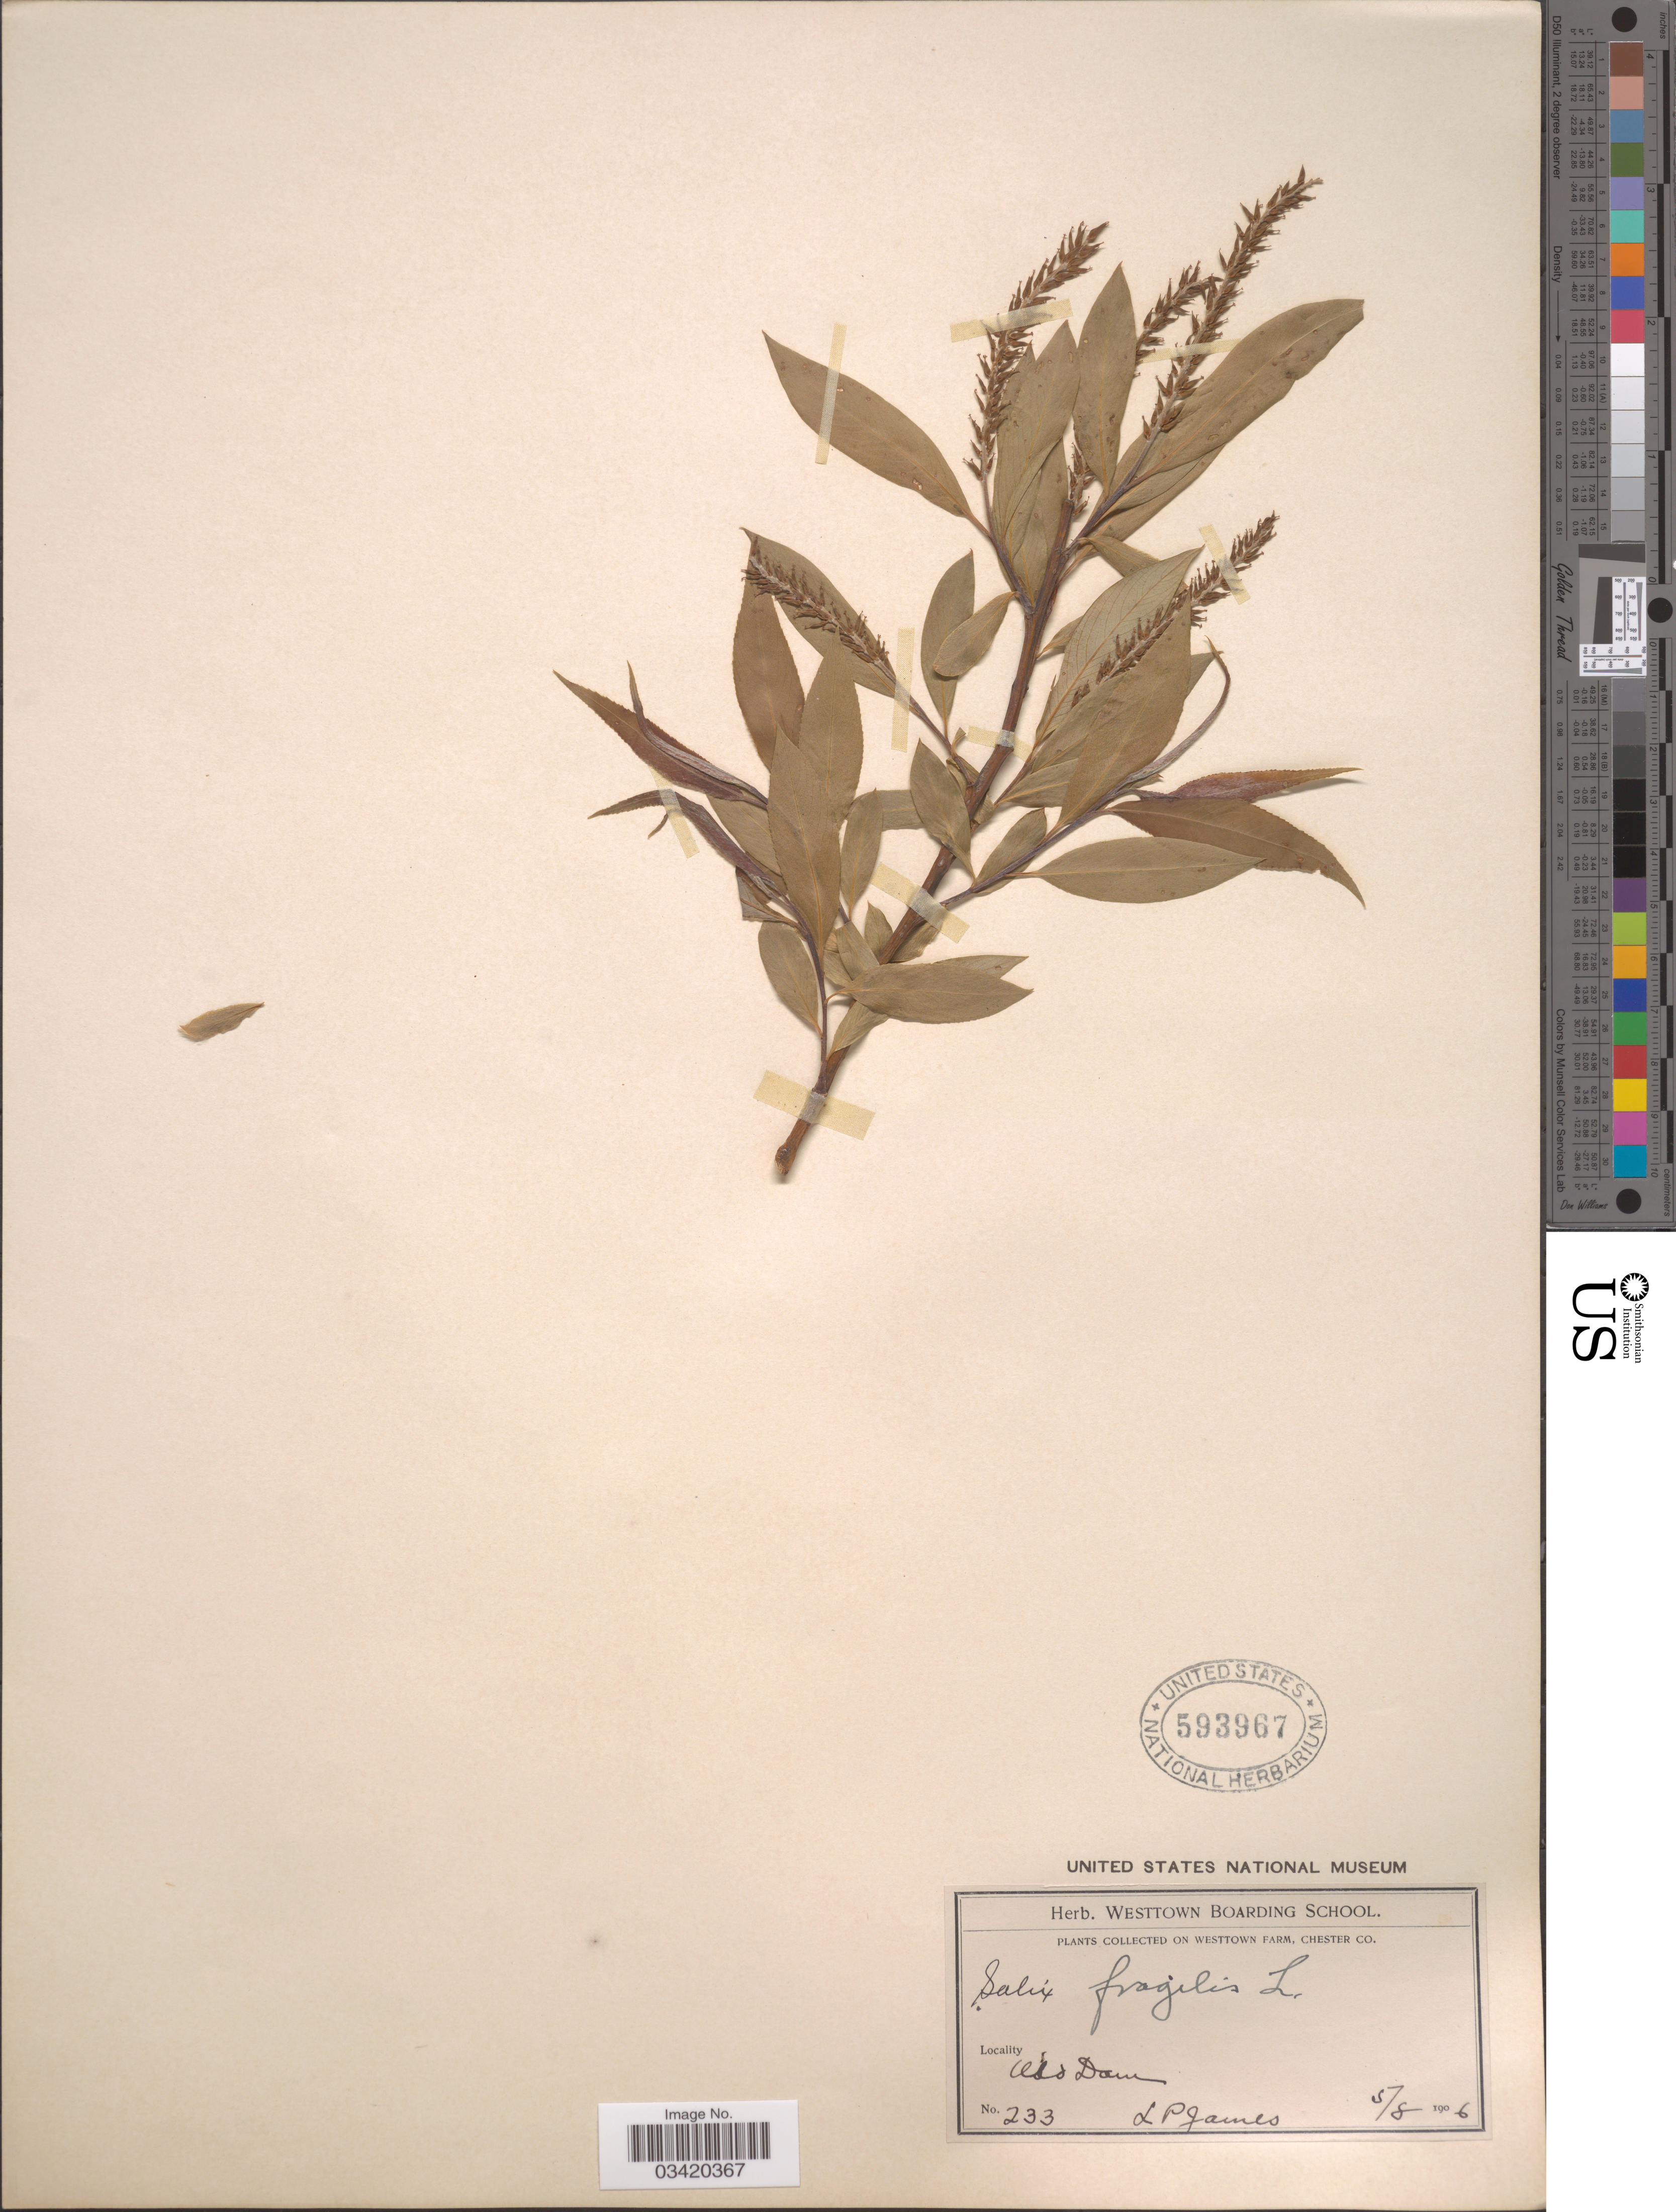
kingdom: Plantae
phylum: Tracheophyta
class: Magnoliopsida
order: Malpighiales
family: Salicaceae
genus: Salix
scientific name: Salix fragilis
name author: L.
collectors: L. James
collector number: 233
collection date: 1906-08-05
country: United States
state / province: Pennsylvania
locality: Westtown Farm, Chester Co. Old Dam.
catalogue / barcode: US 593967